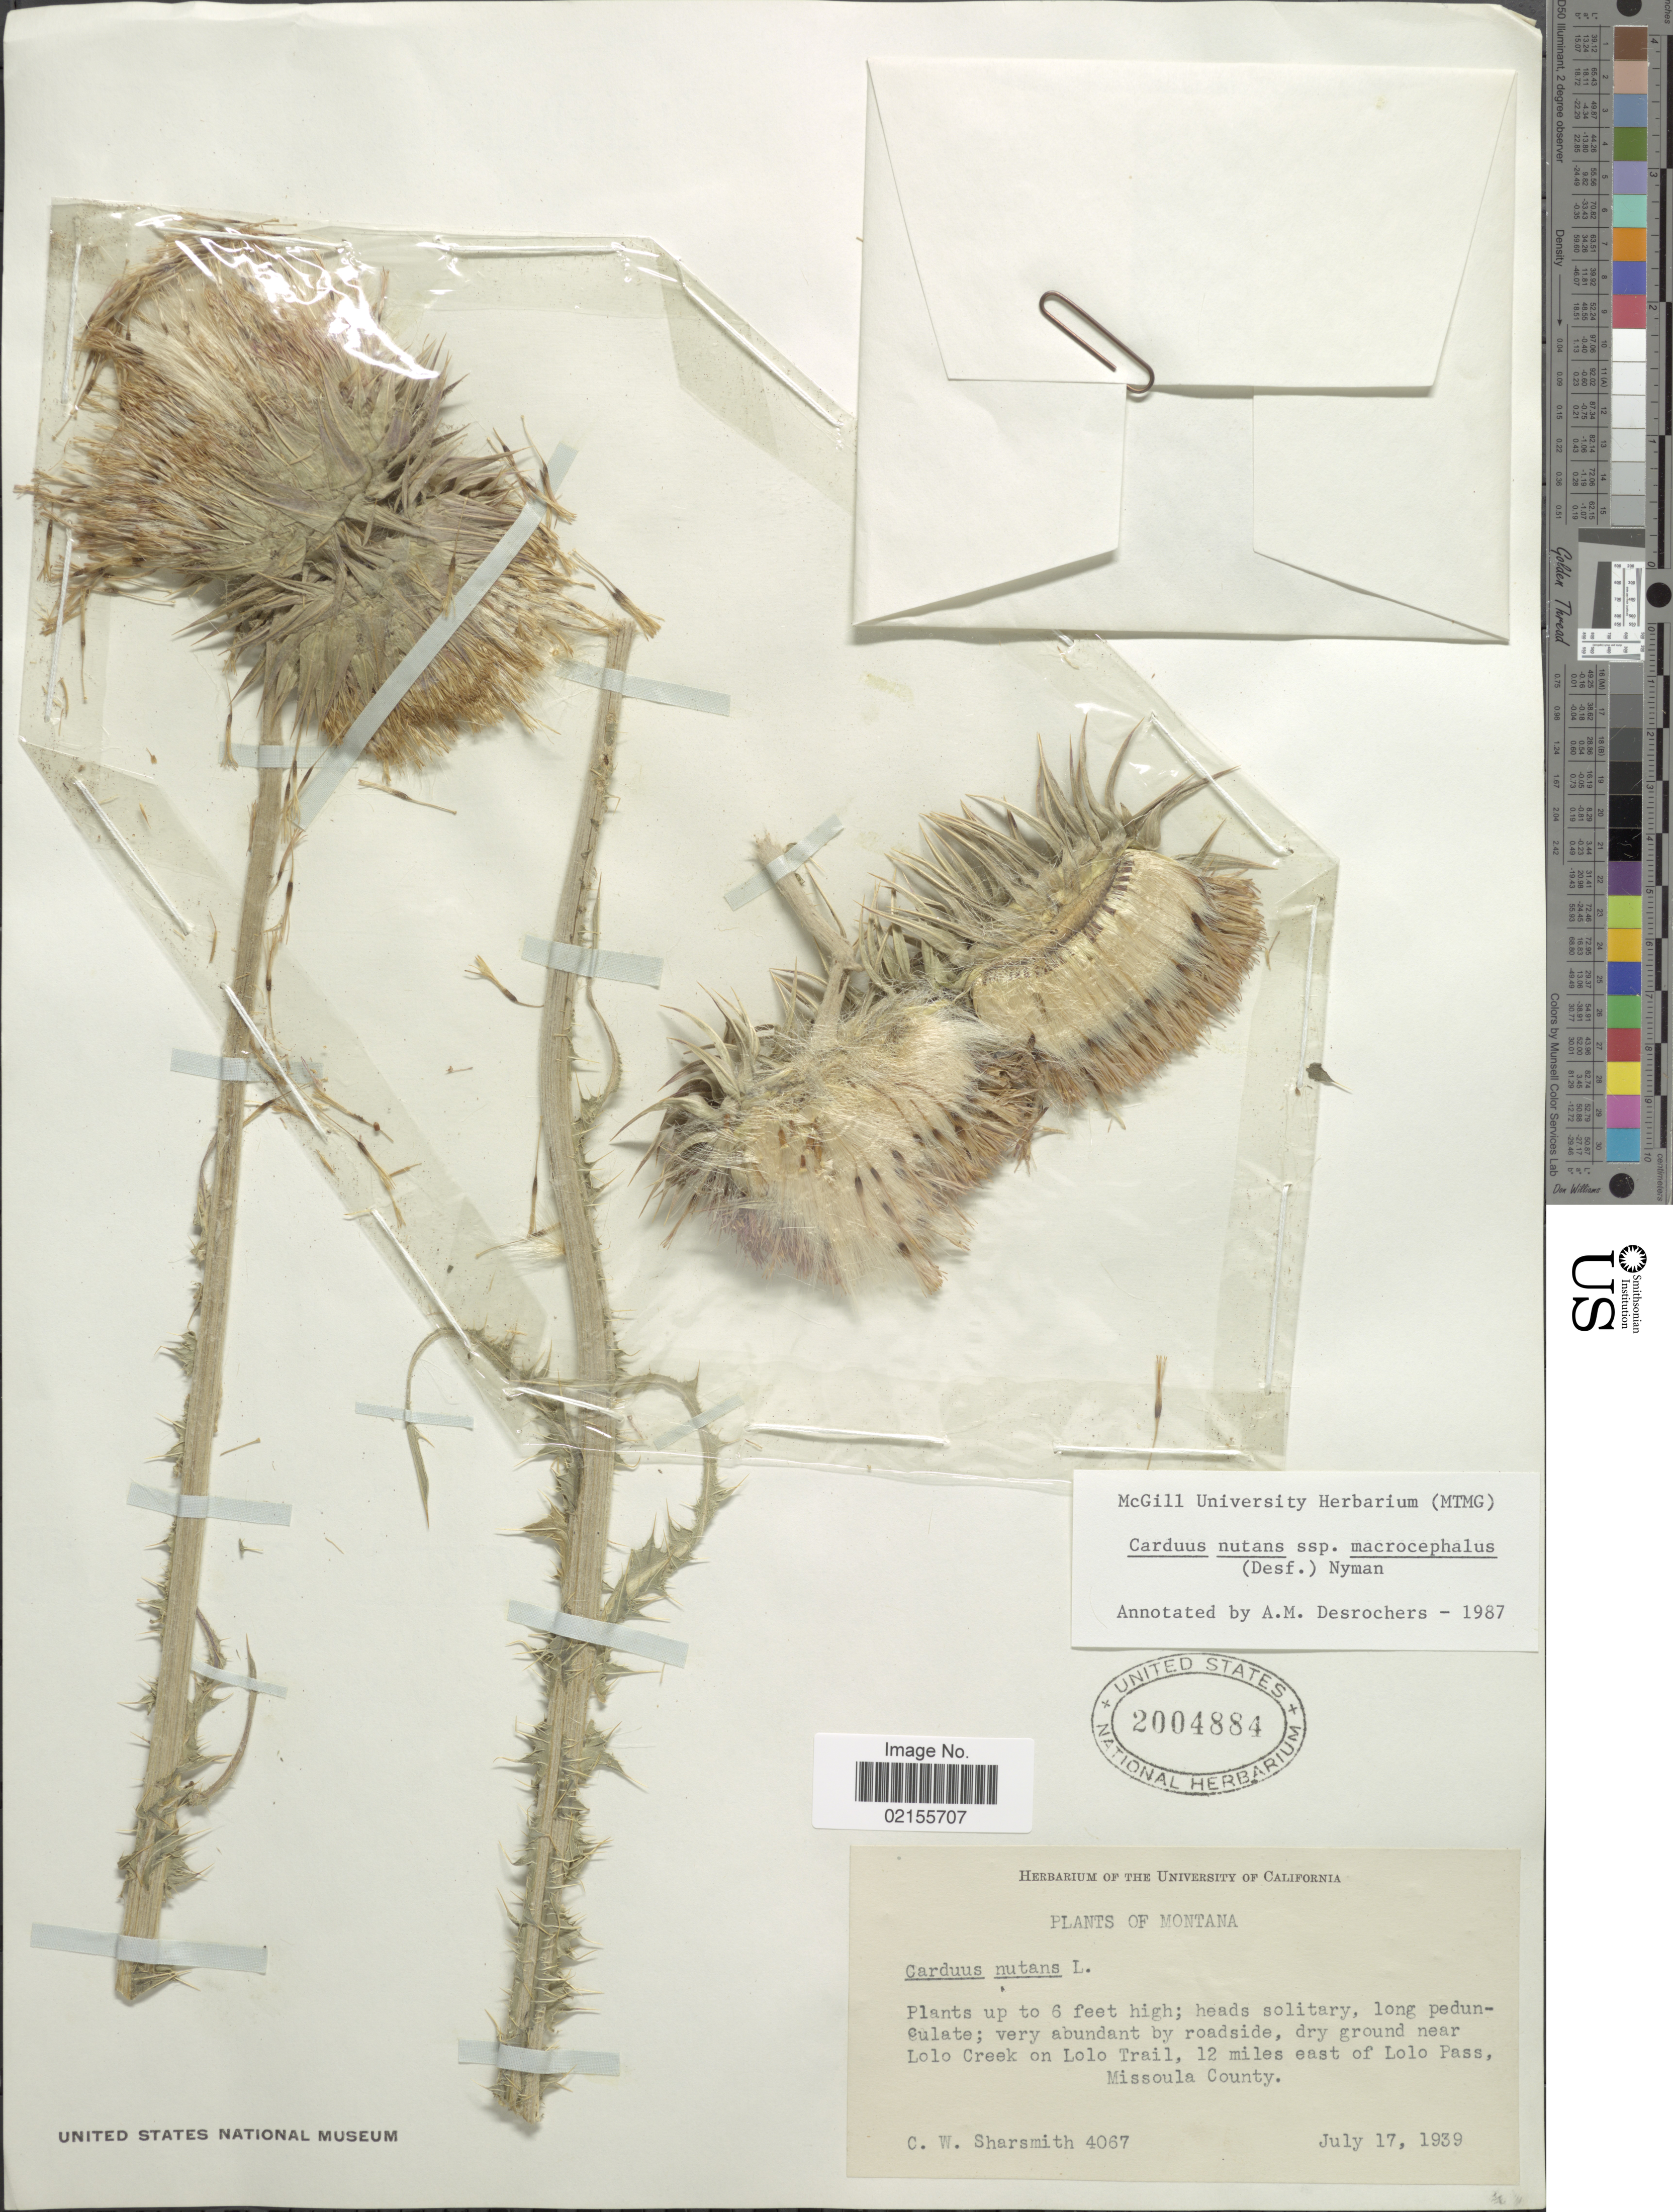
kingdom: Plantae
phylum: Tracheophyta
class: Magnoliopsida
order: Asterales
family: Asteraceae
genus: Carduus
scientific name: Carduus nutans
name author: L.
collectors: C. Sharsmith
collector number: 4067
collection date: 1939-07-17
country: United States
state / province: Montana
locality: Very abundant by roadside, dry ground near Lolo Creek on Lolo Trail, 12 miles east of Lolo Pass, Missoula County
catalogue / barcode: US 2004884